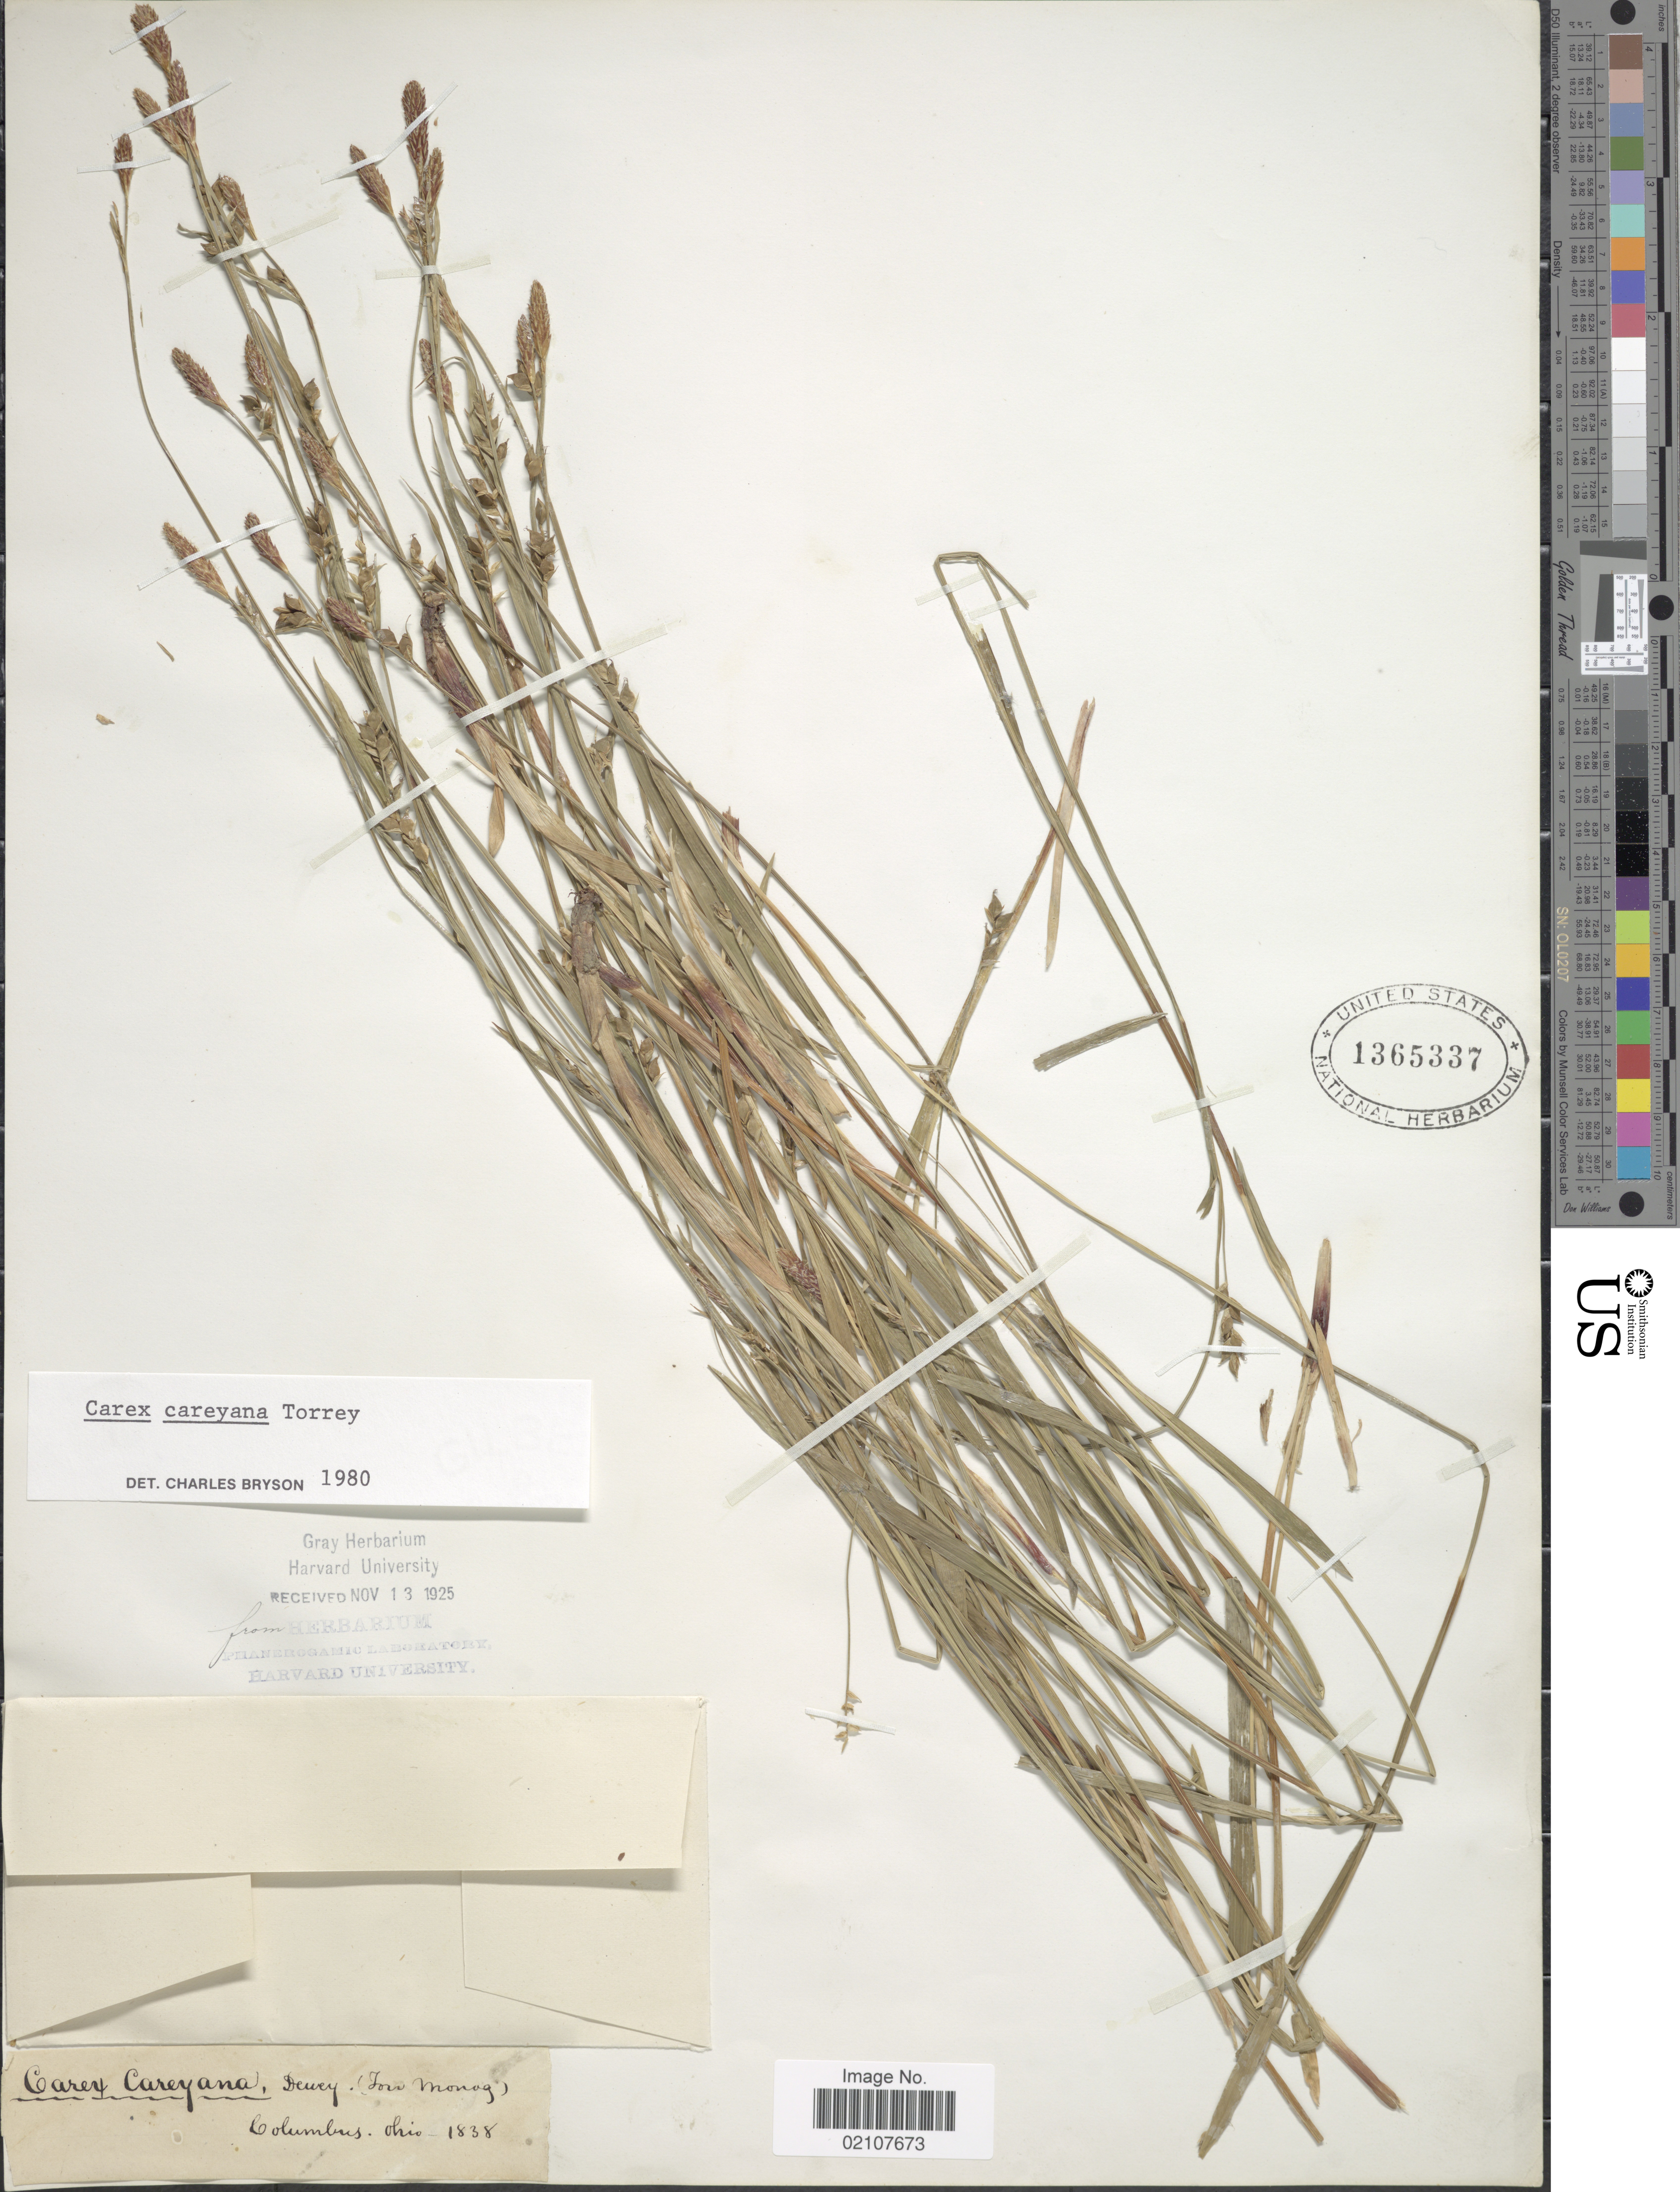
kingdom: Plantae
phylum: Tracheophyta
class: Liliopsida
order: Poales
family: Cyperaceae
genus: Carex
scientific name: Carex careyana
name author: Torr. ex Dewey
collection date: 1838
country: United States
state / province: Ohio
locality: Ohio.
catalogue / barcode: US 1365337